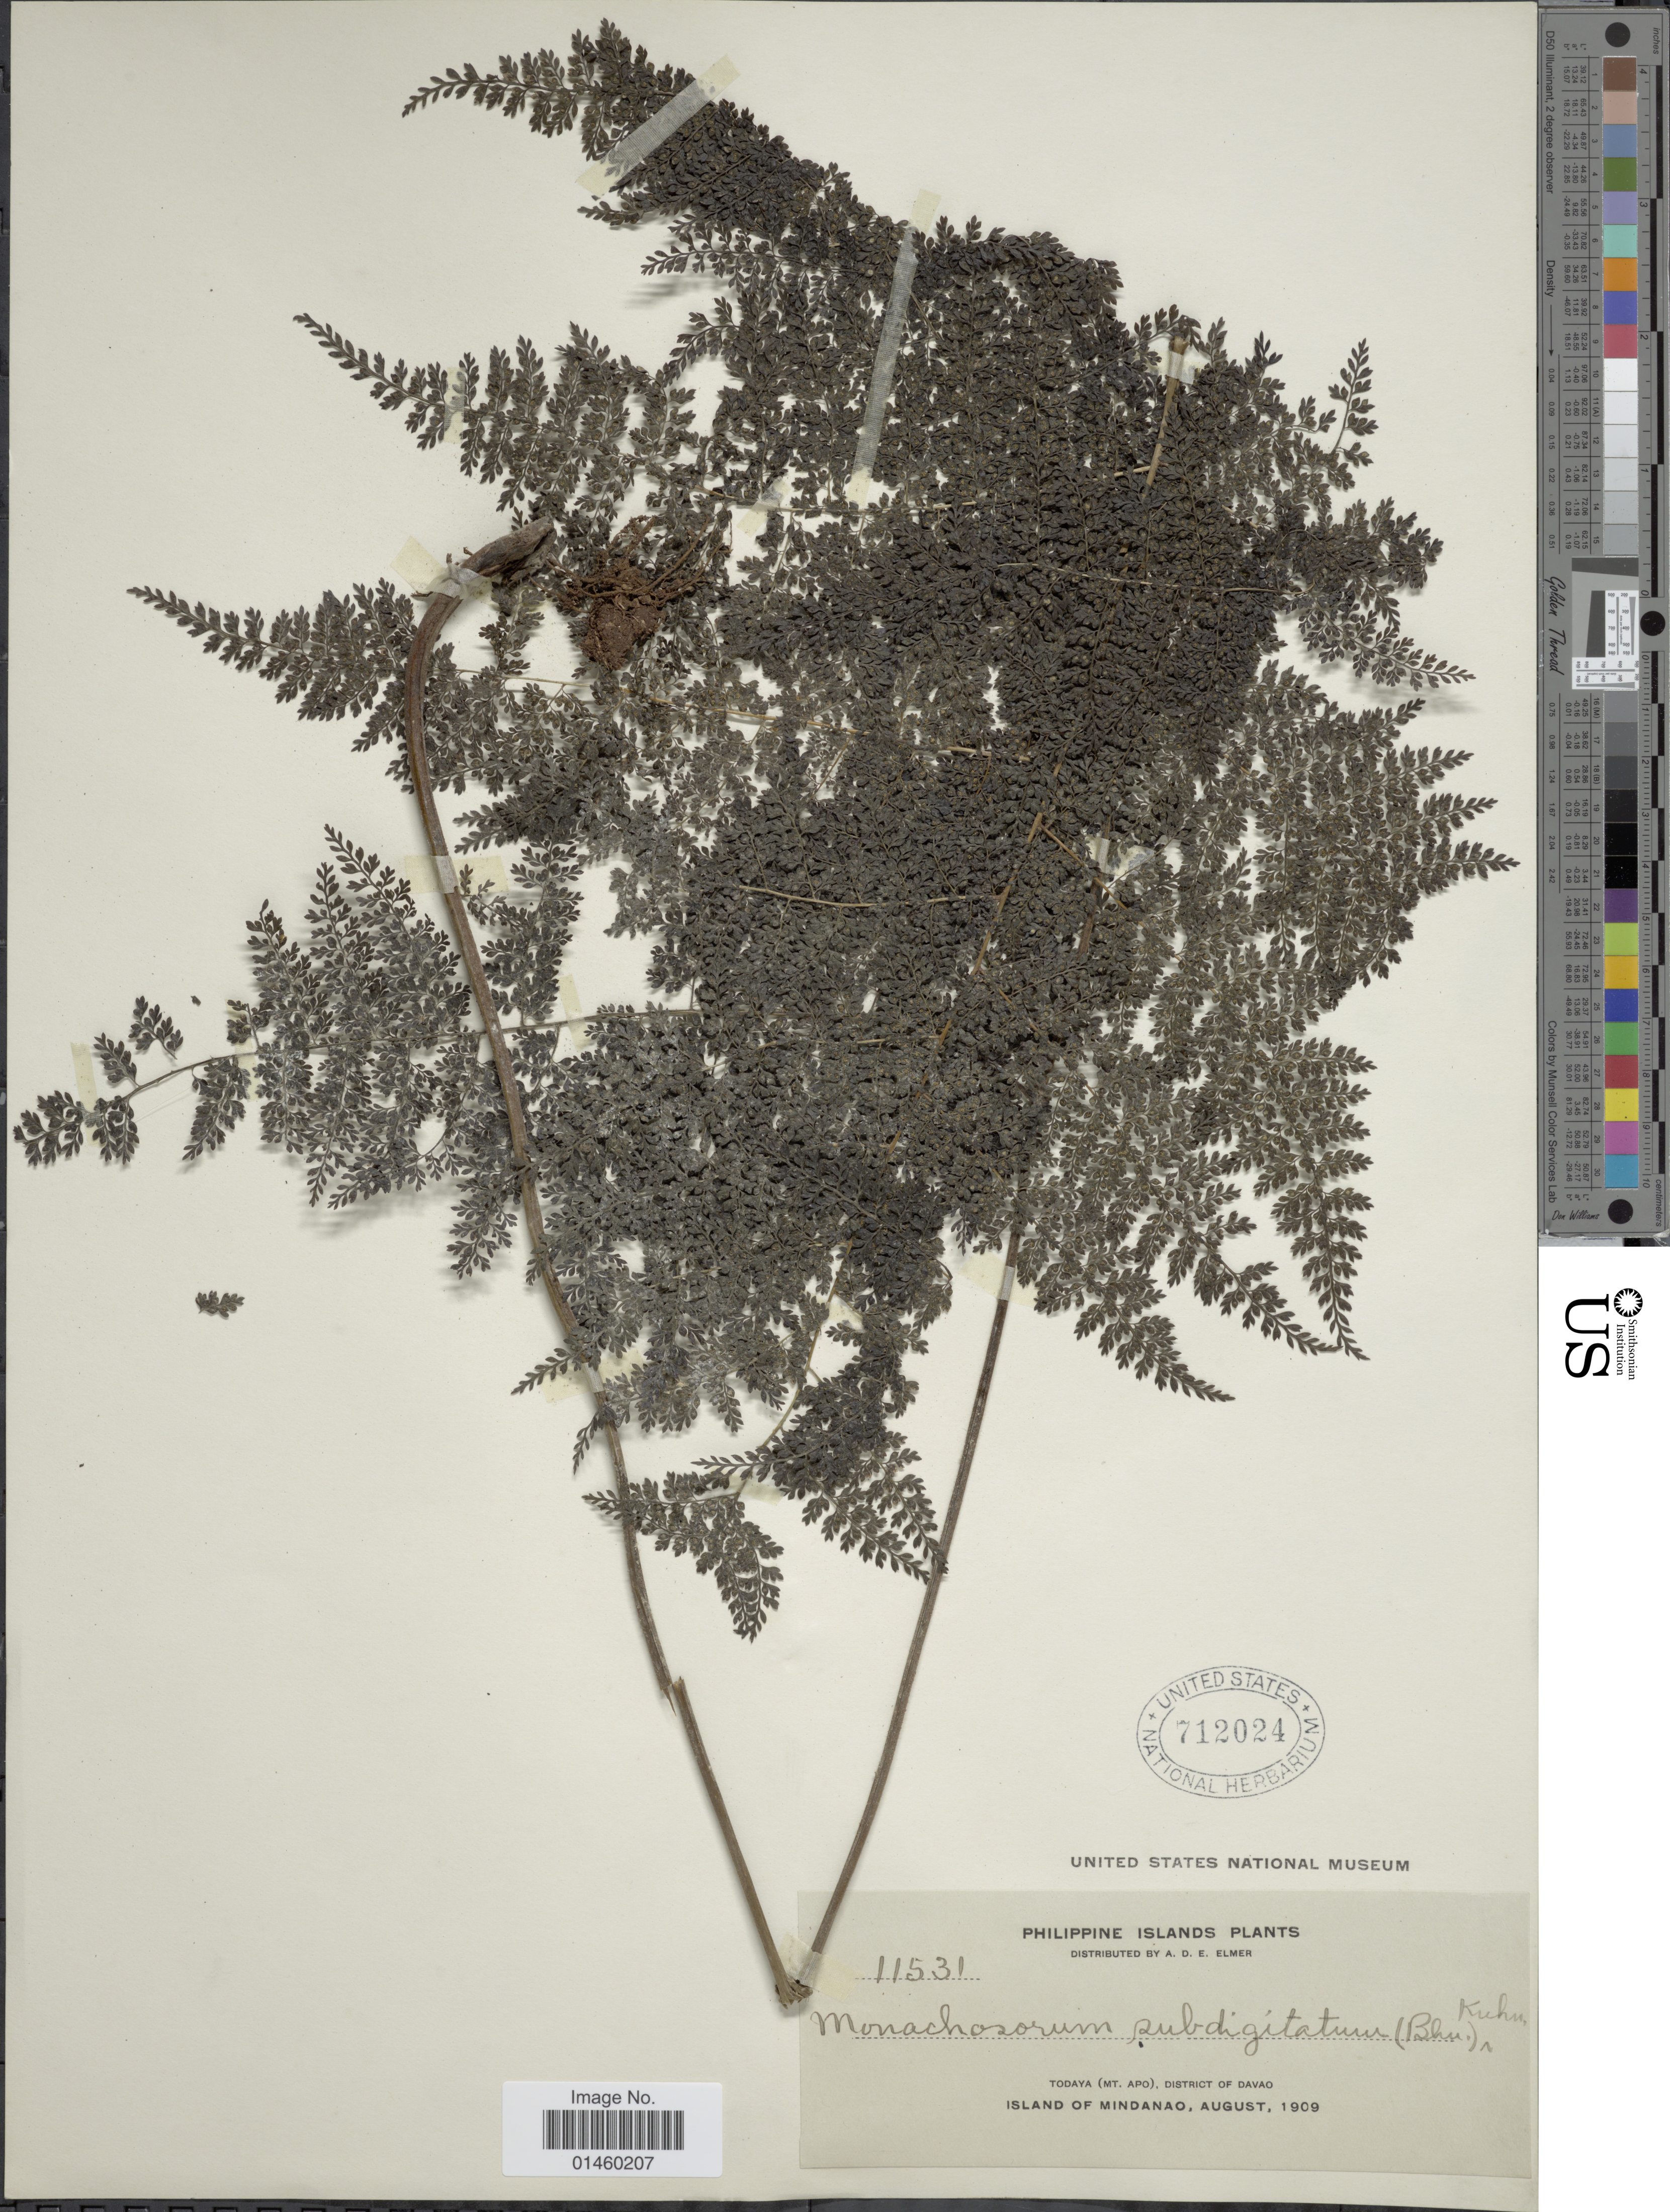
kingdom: Plantae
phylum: Tracheophyta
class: Polypodiopsida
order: Polypodiales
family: Dennstaedtiaceae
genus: Monachosorum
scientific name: Monachosorum subdigitatum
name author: (Blume) Kuhn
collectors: A. D. E. Elmer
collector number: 11531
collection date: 1909-08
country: Philippines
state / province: Davao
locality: Todaya (Mt. Apo), District of Davao. Island of Mindanao.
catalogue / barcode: US 712024